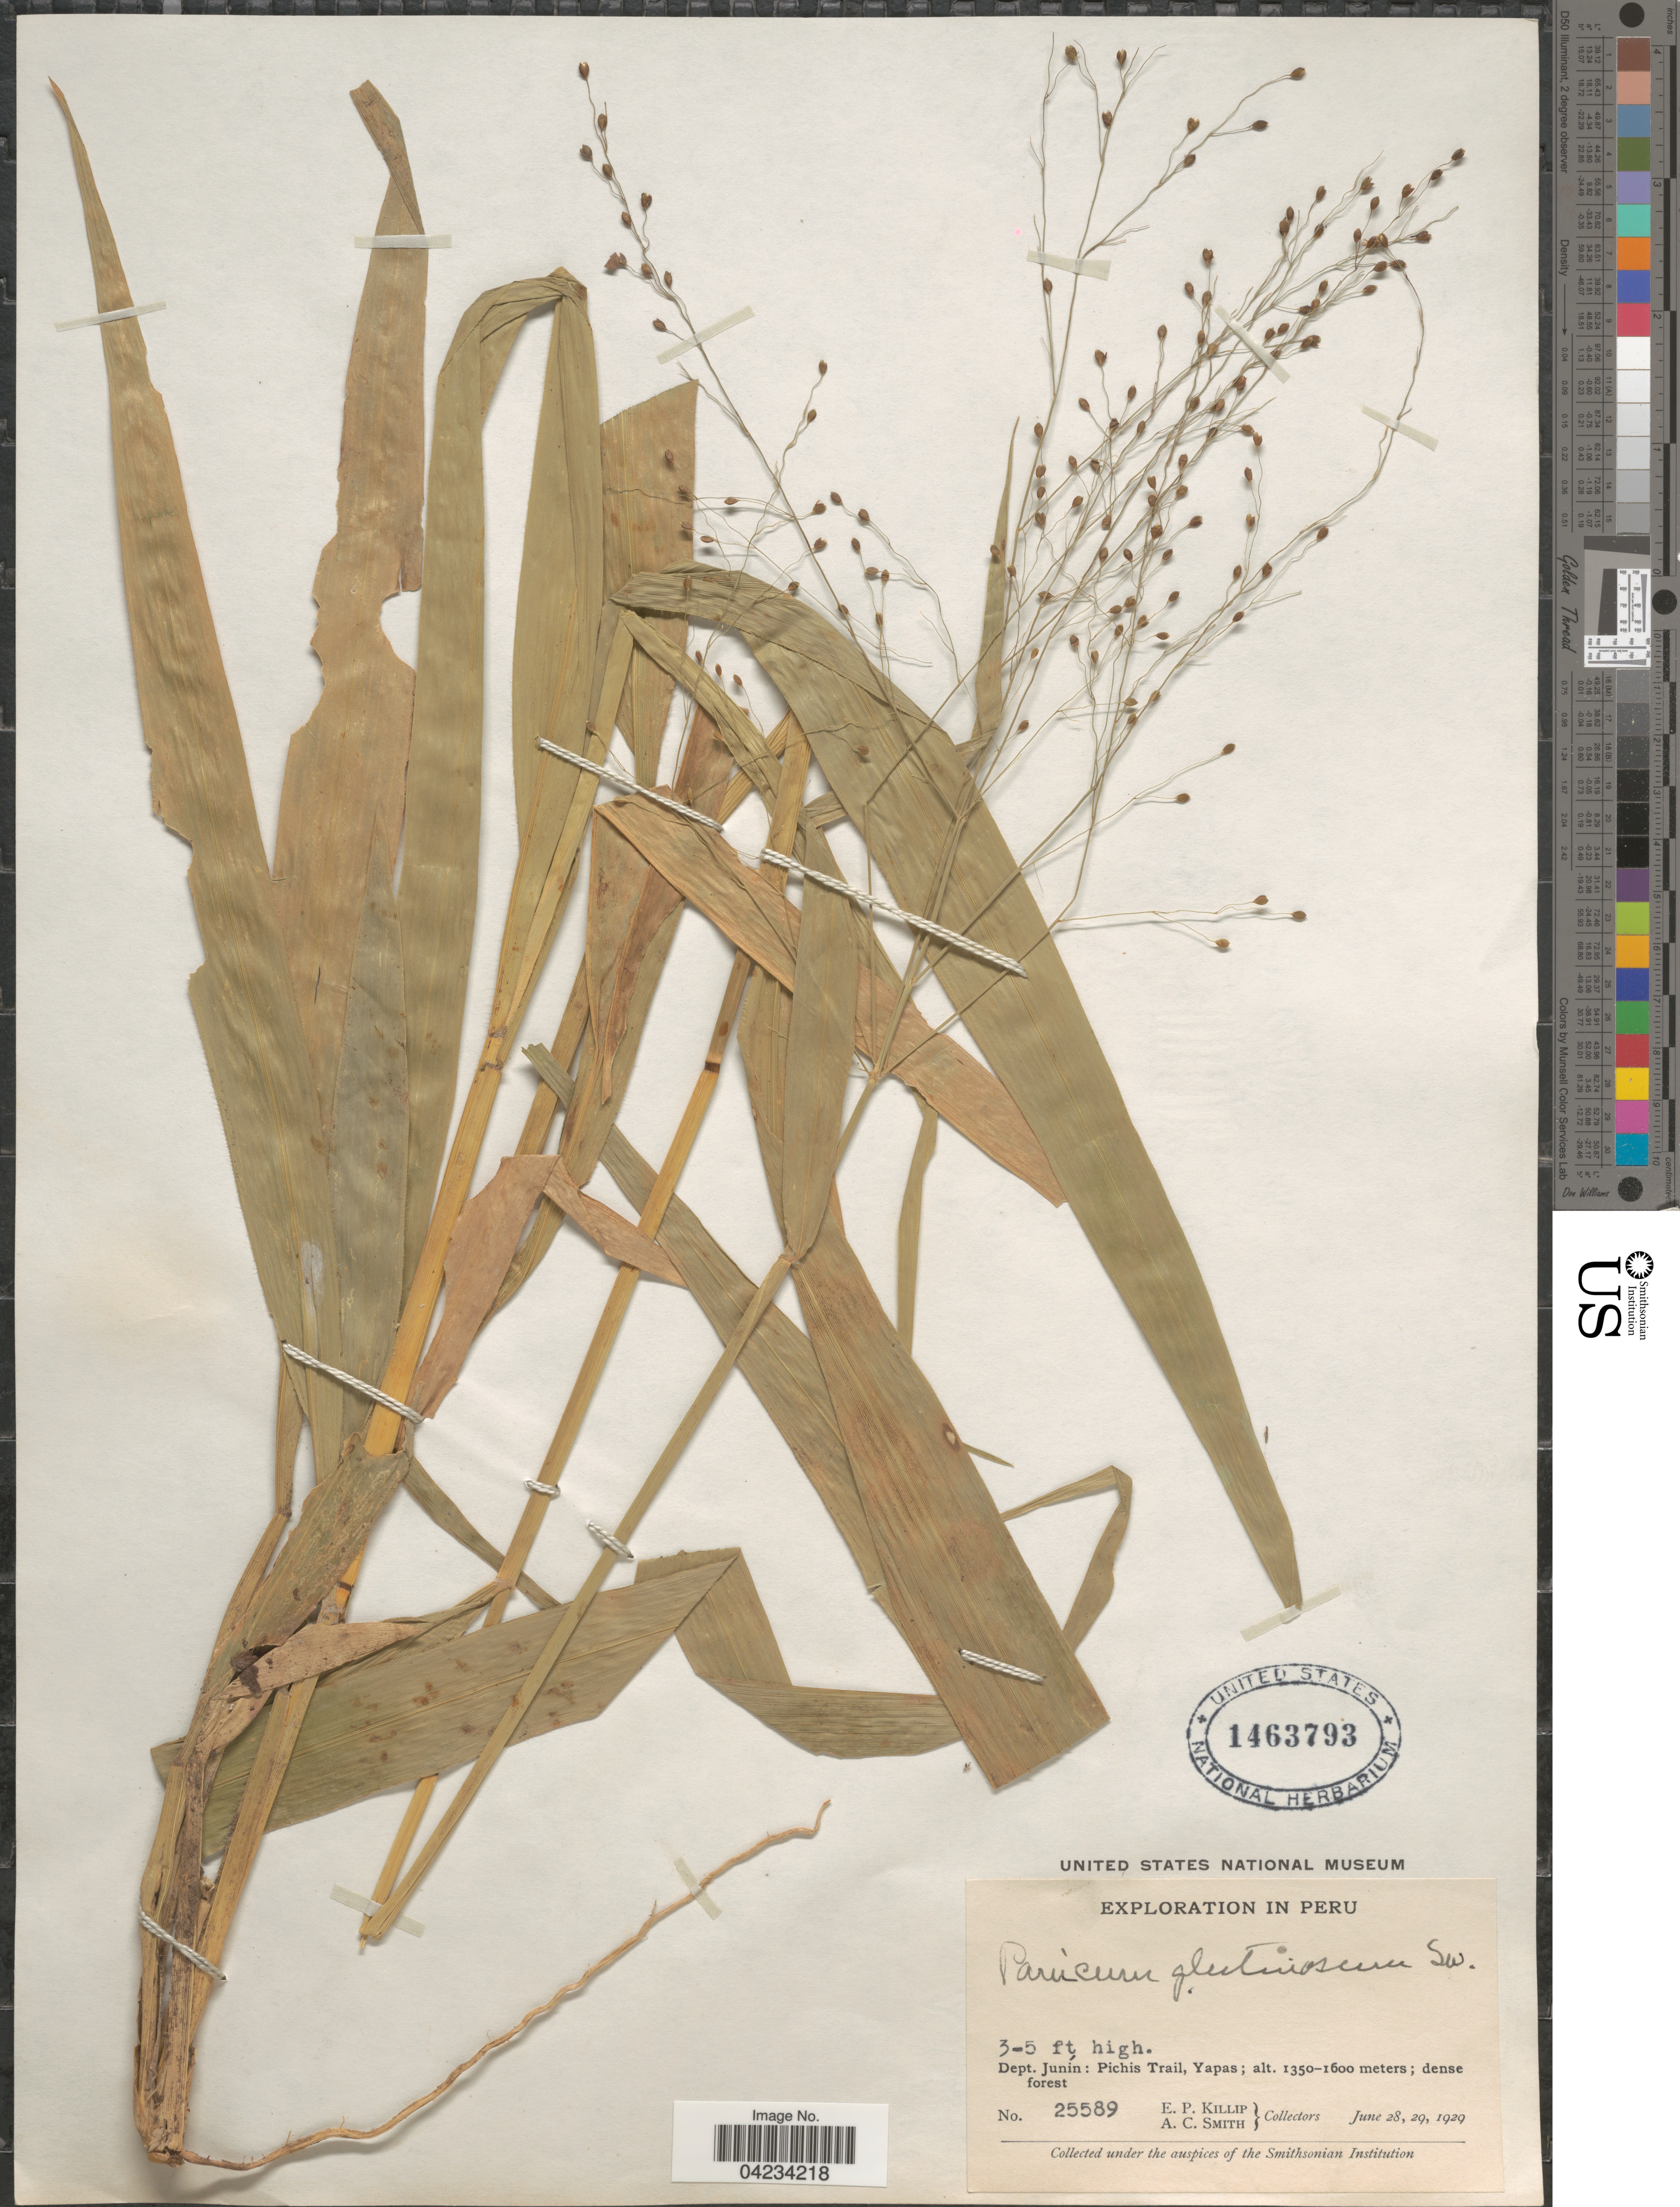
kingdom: Plantae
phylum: Tracheophyta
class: Liliopsida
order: Poales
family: Poaceae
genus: Homolepis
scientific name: Homolepis glutinosa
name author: (Sw.) Zuloaga & Soderstr.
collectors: E. P. Killip & A. C. Smith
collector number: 25589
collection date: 1929-06-28/1929-06-29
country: Peru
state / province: Junín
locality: Exploration in Peru. Dept. Junín: Pichis Trail, Yapas.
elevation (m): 1350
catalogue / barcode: US 1463793